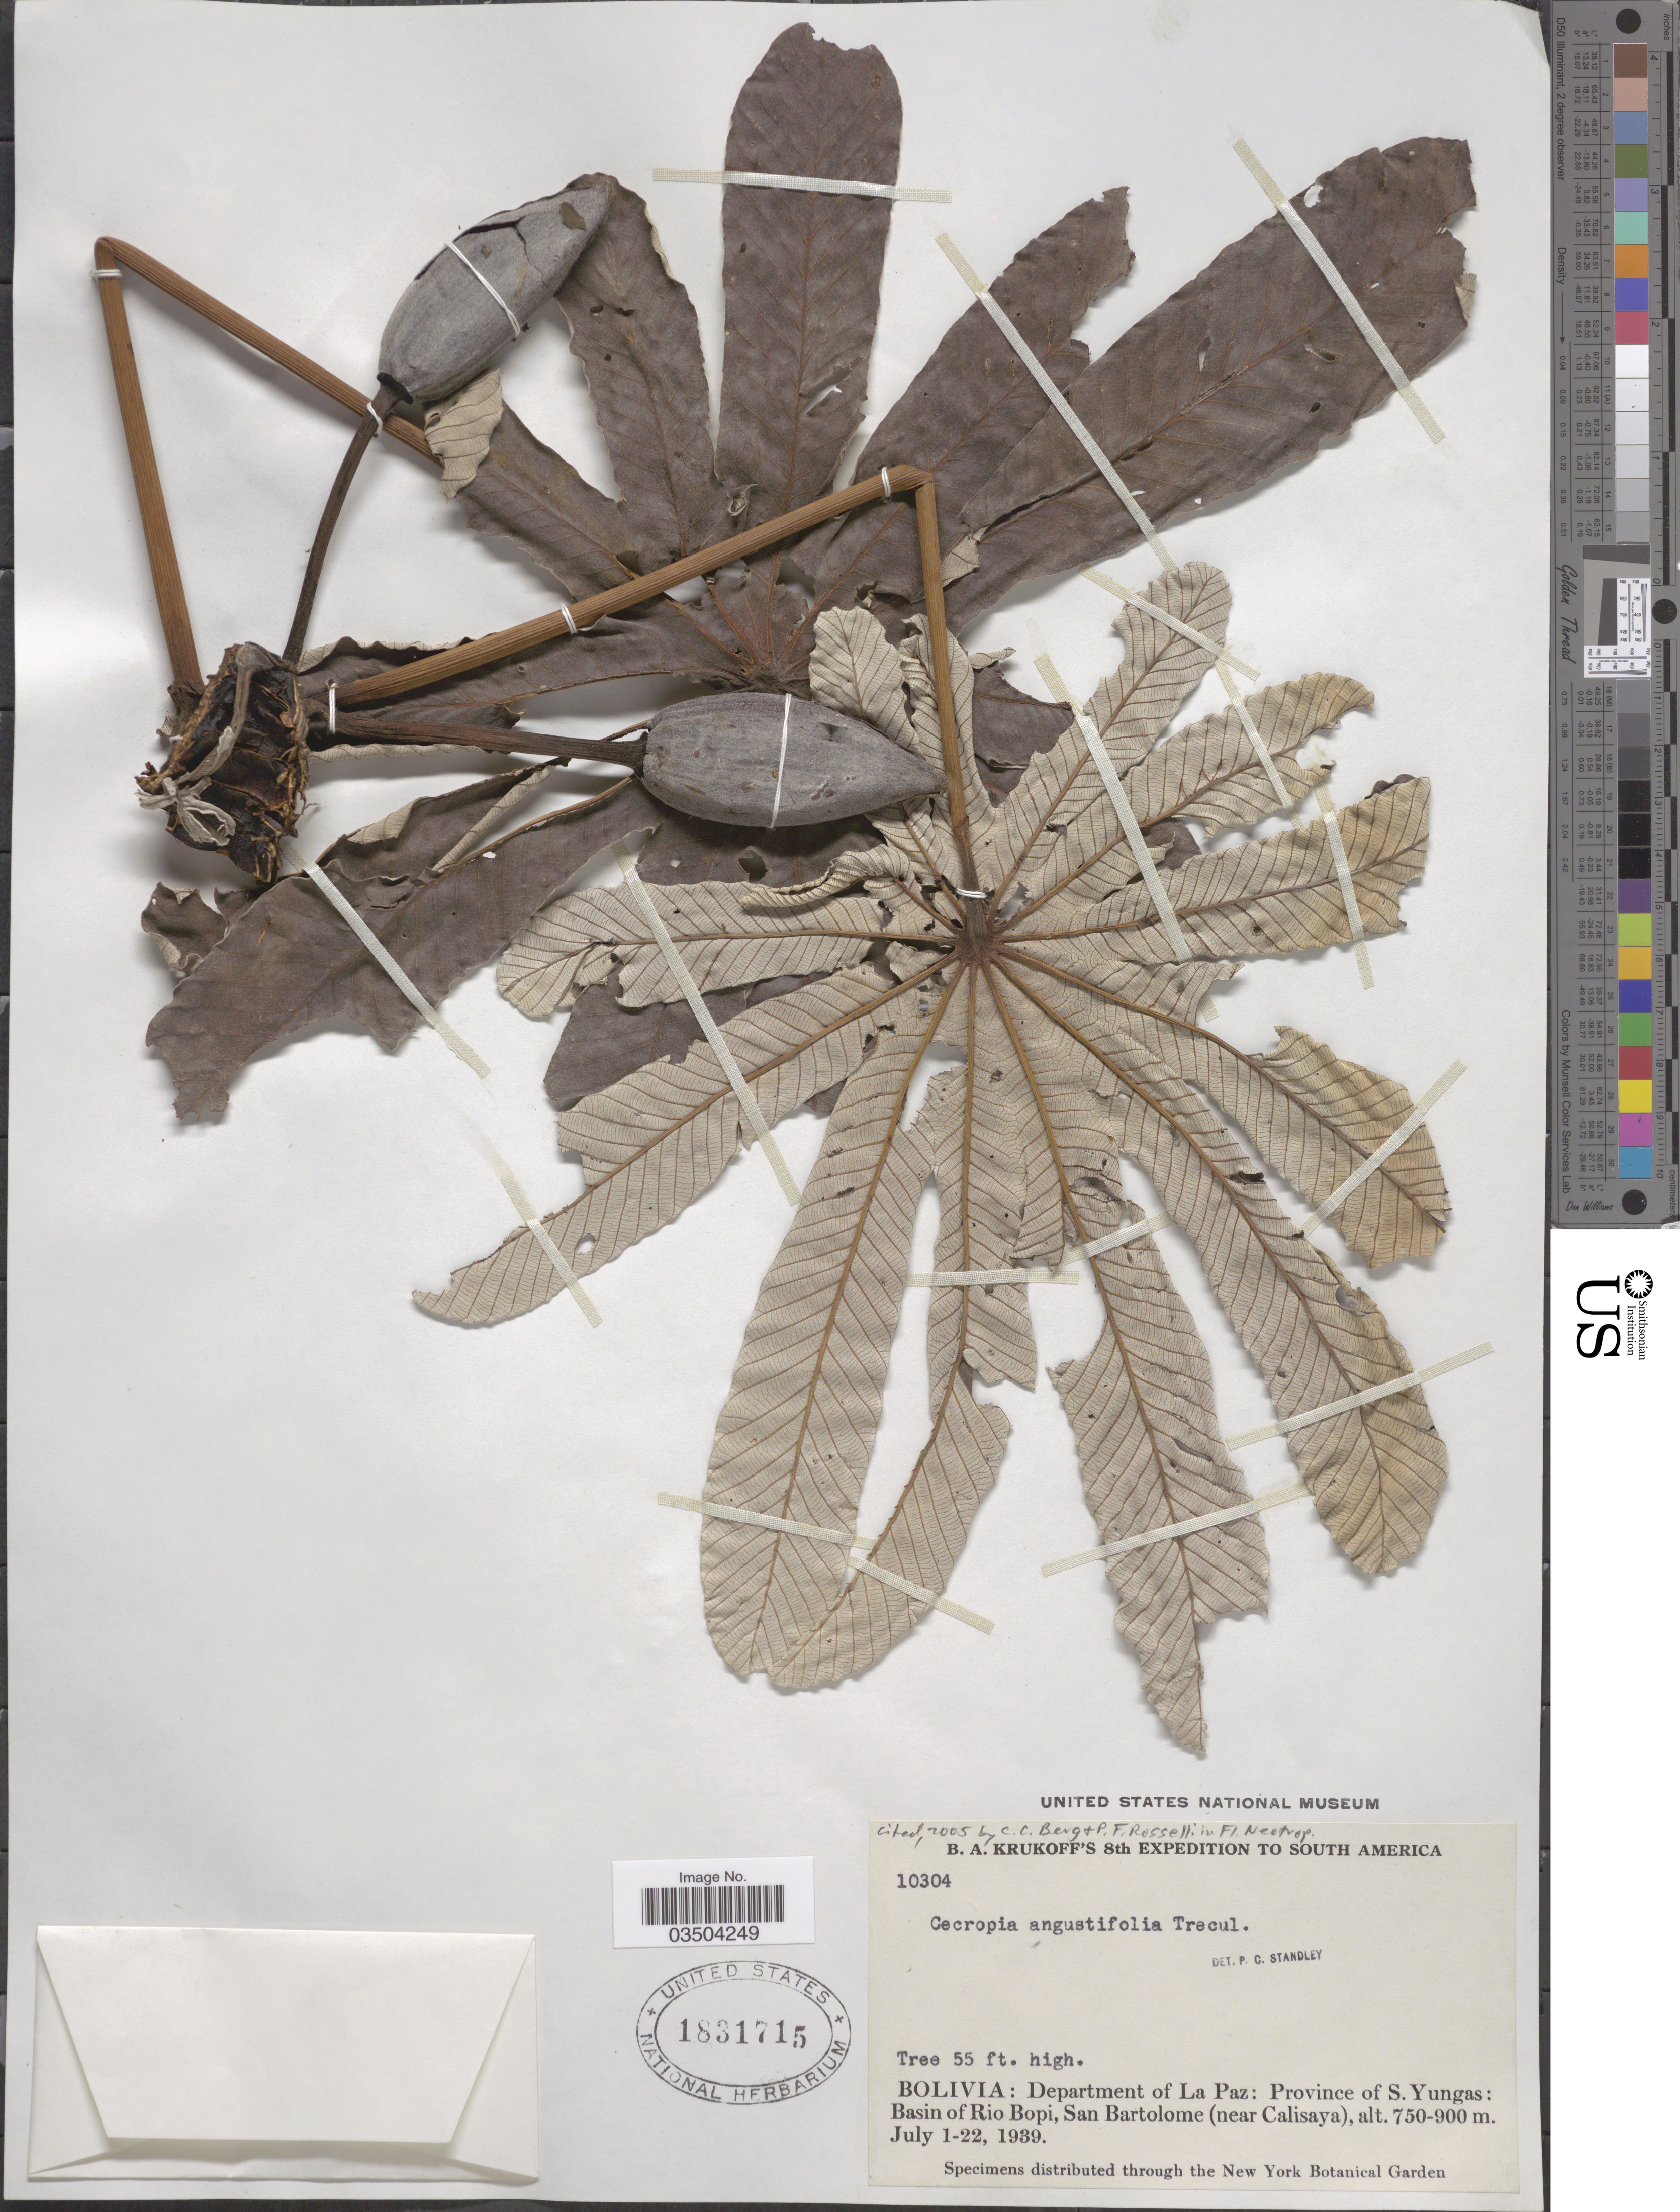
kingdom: Plantae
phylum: Tracheophyta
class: Magnoliopsida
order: Rosales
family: Urticaceae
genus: Cecropia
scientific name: Cecropia angustifolia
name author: Trécul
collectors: B. A. Krukoff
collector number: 10304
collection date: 1939-07-01/1939-07-22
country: Bolivia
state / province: La Paz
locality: Department of La Paz: Province of S.Yungas: Basin of Rio Bopi, San Bartolome (near Calisaya).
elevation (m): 750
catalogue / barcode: US 1831715